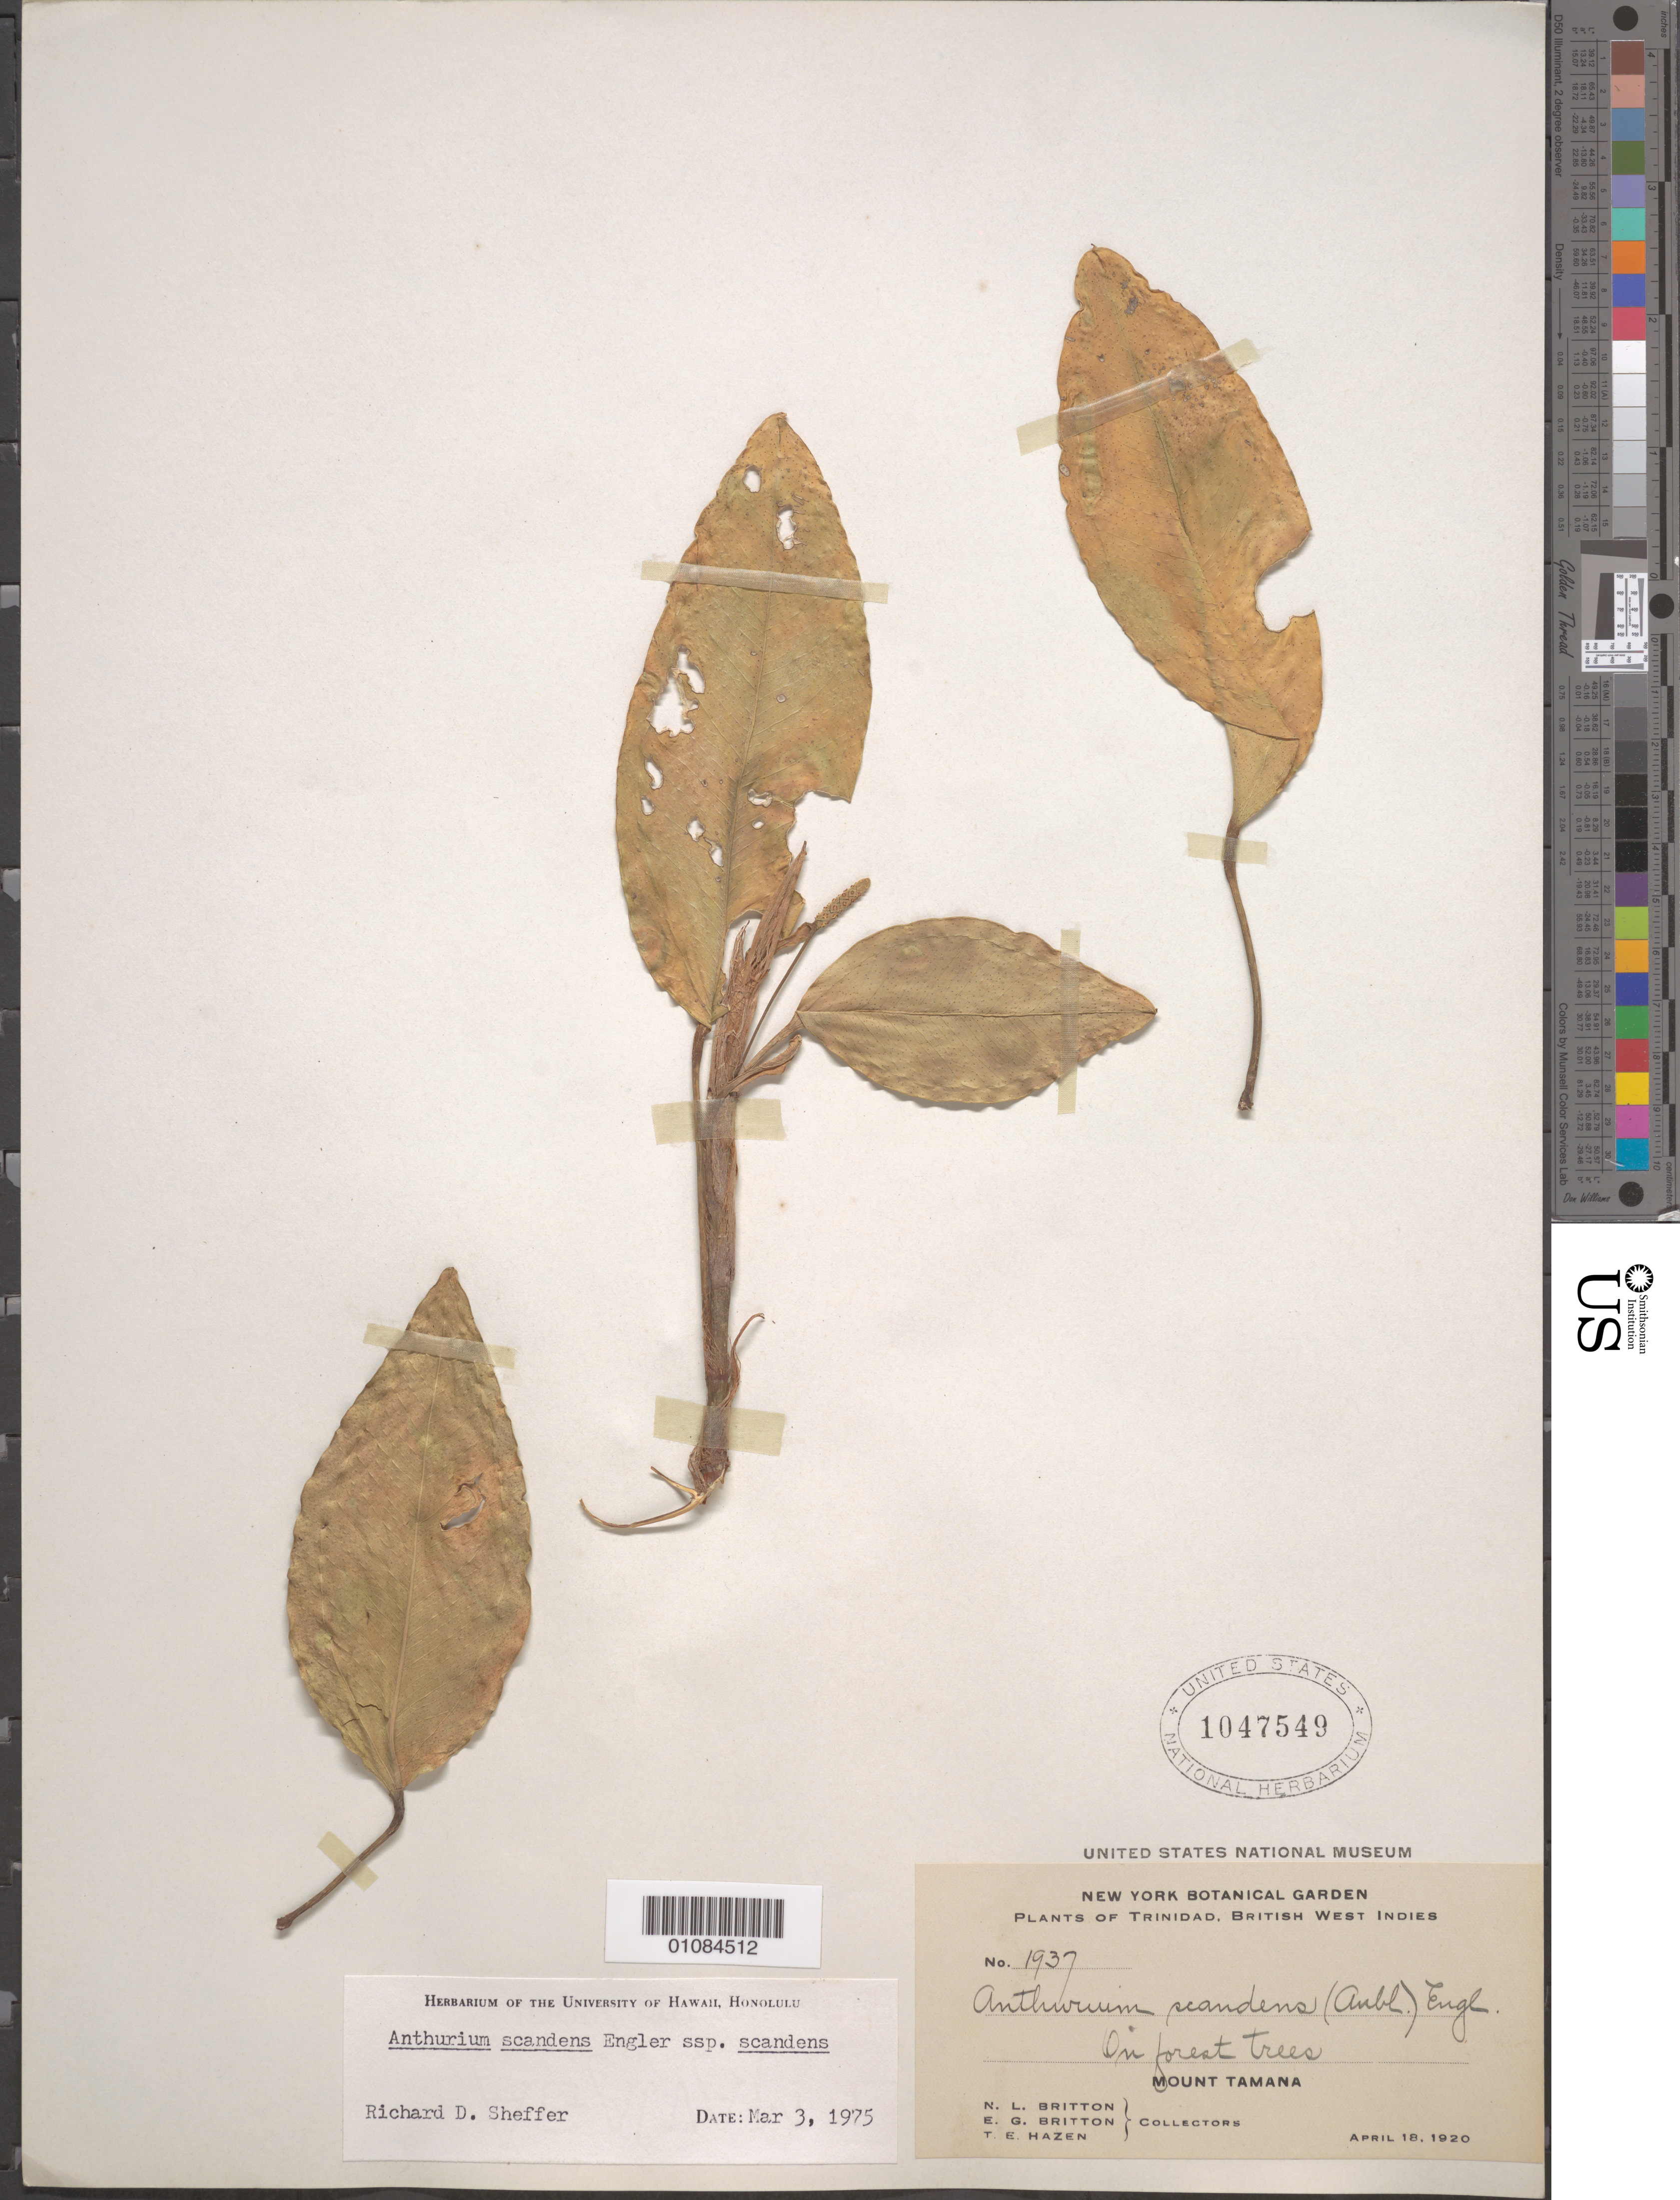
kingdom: Plantae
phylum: Tracheophyta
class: Liliopsida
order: Alismatales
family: Araceae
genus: Anthurium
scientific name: Anthurium scandens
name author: (Aubl.) Engl.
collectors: N. Britton, E. G. Britton & T. E. Hazen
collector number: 1937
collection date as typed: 18 Apr 1920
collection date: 1920-04-18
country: Trinidad and Tobago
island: Trinidad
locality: Mount Tamana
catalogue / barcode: US 1047549